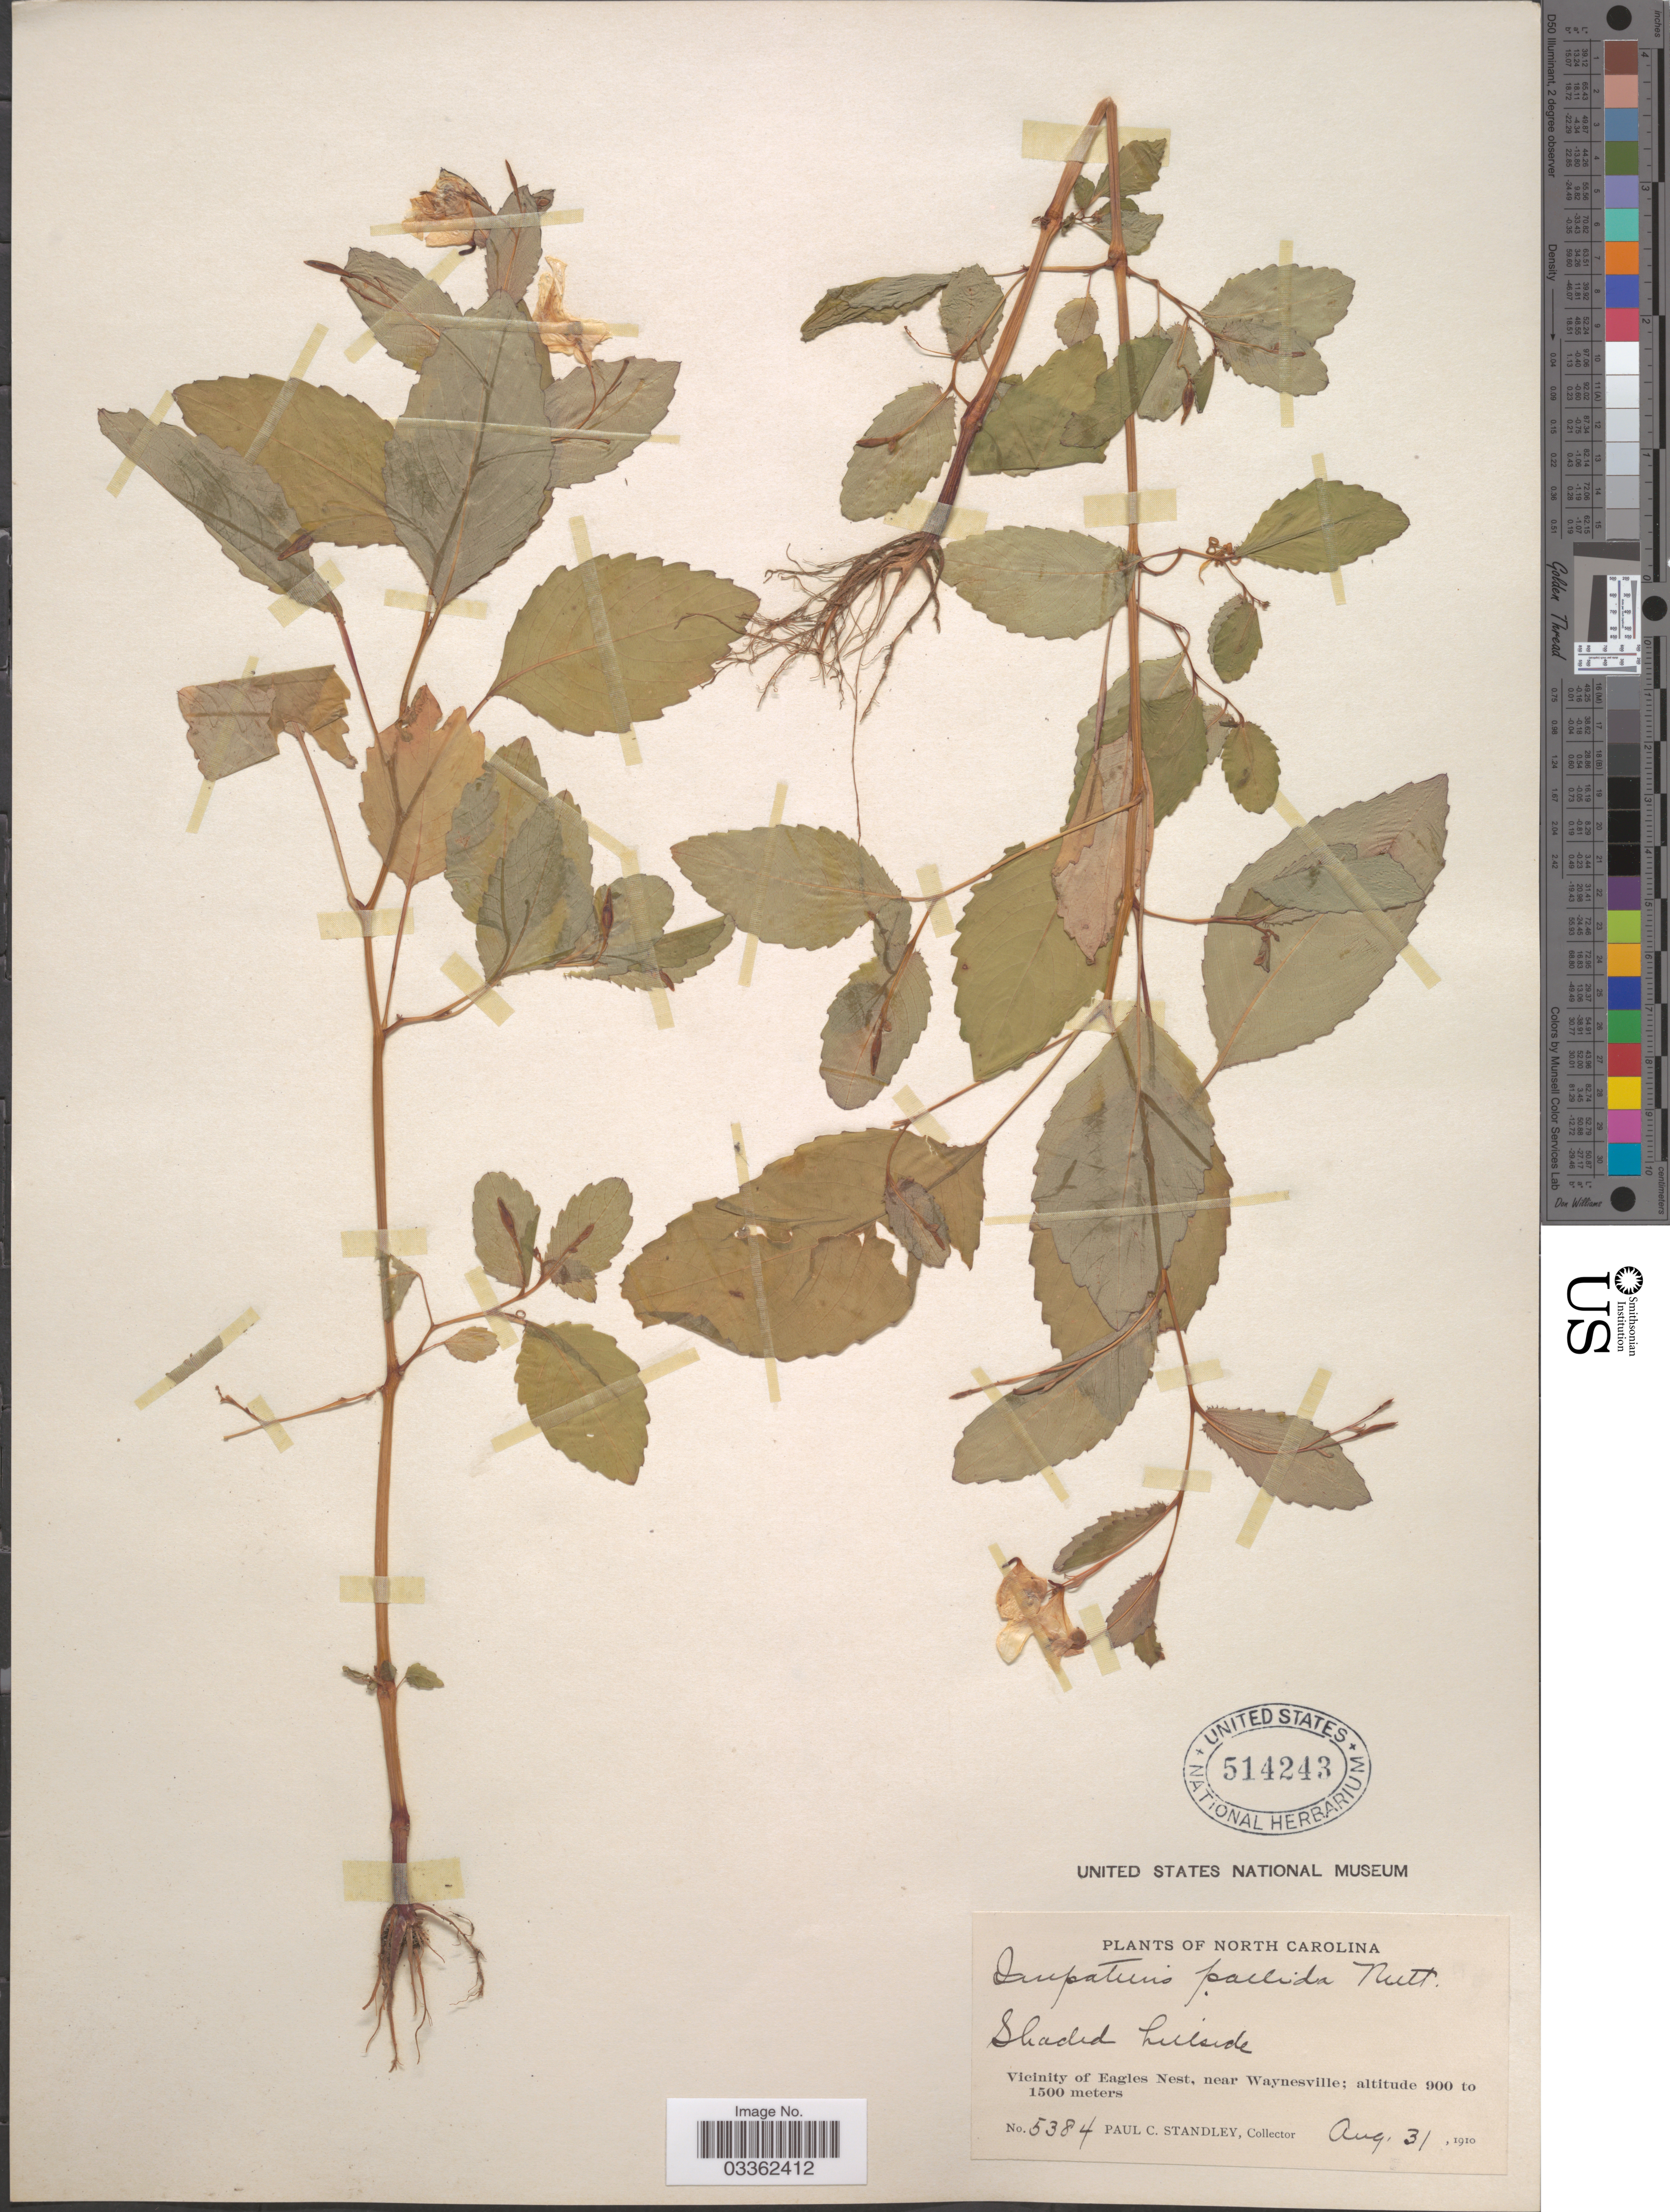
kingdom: Plantae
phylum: Tracheophyta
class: Magnoliopsida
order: Ericales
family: Balsaminaceae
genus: Impatiens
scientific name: Impatiens pallida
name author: Nutt.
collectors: P. C. Standley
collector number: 5384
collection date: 1910-08-31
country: United States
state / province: North Carolina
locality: Vicinity of Eagles Nest, near Waynesville.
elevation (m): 900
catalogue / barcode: US 514243